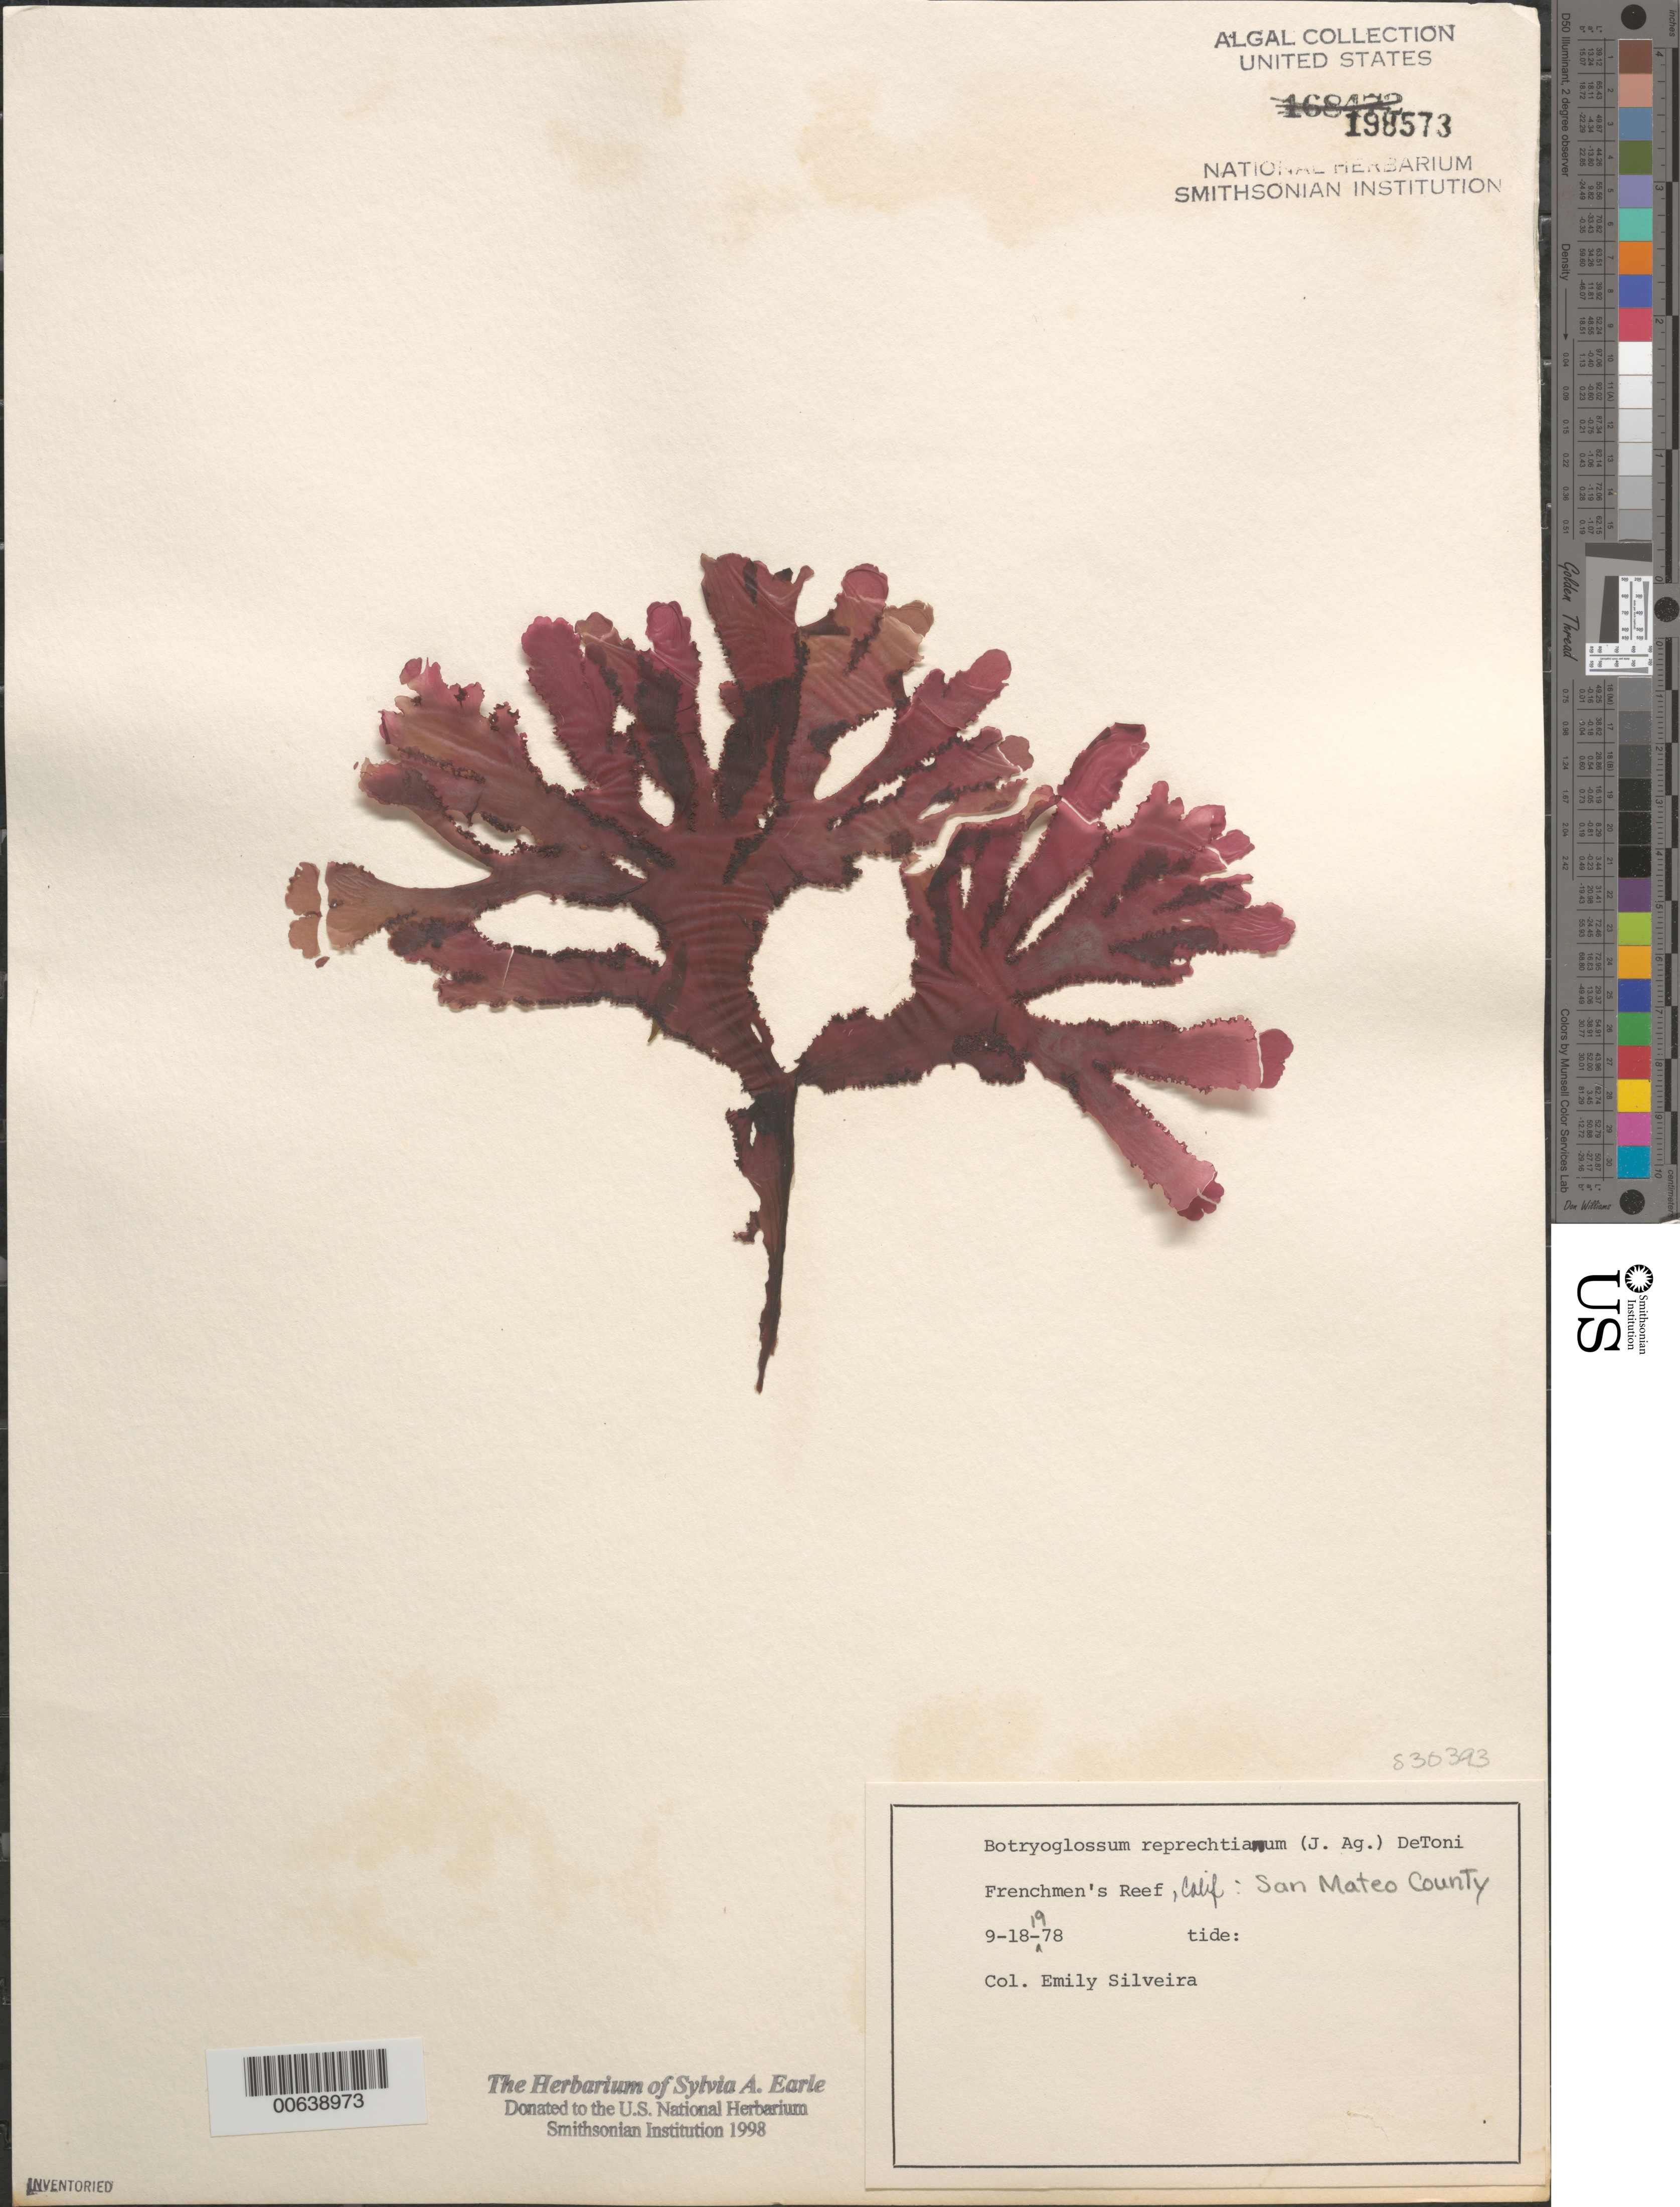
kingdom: Plantae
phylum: Rhodophyta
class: Florideophyceae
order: Ceramiales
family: Delesseriaceae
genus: Cryptopleura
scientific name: Cryptopleura ruprechtiana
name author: (J. Agardh) Kylin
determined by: Algae name updating Project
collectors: E. A. Silveira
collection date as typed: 18 Sep 1978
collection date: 1978-09-18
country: United States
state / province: California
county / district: San Mateo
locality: Frenchmans Reef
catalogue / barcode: US 198573